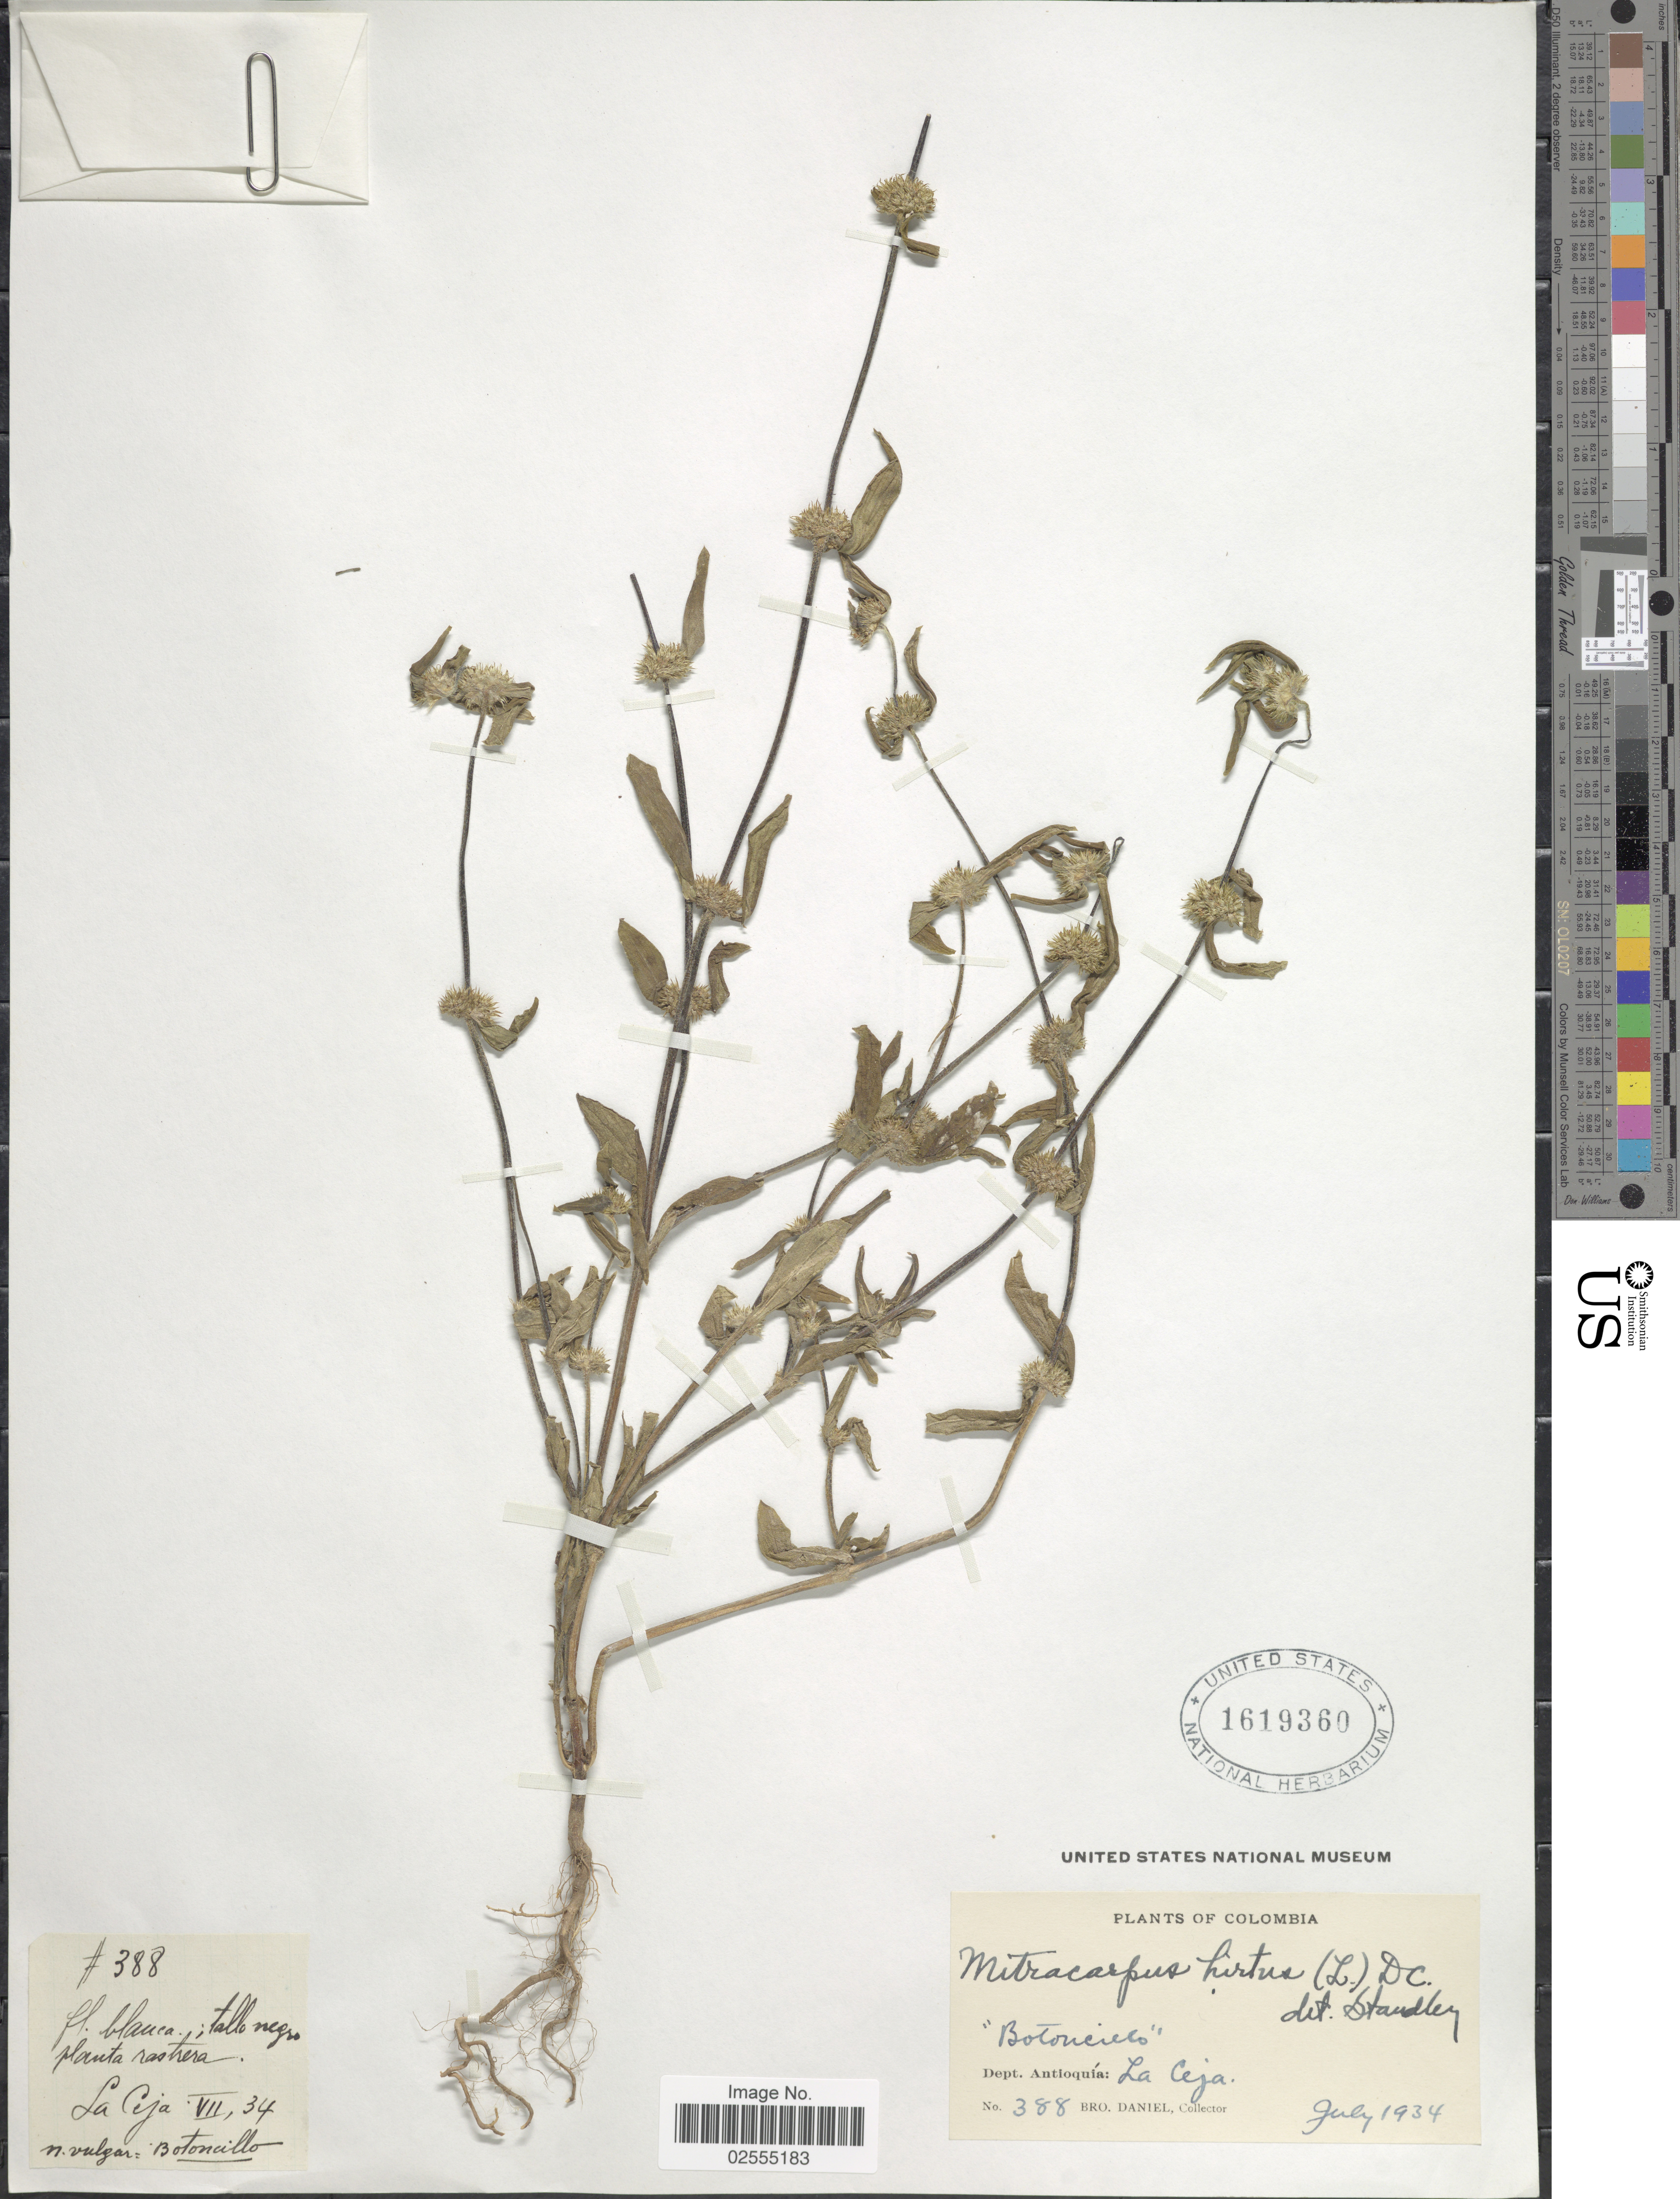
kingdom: Plantae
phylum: Tracheophyta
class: Magnoliopsida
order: Gentianales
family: Rubiaceae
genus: Mitracarpus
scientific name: Mitracarpus hirtus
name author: (L.) DC.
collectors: Bro. Daniel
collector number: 388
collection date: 1934-07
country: Colombia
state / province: Antioquia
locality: Dept. Antioquia: La Ceja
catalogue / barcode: US 1619360